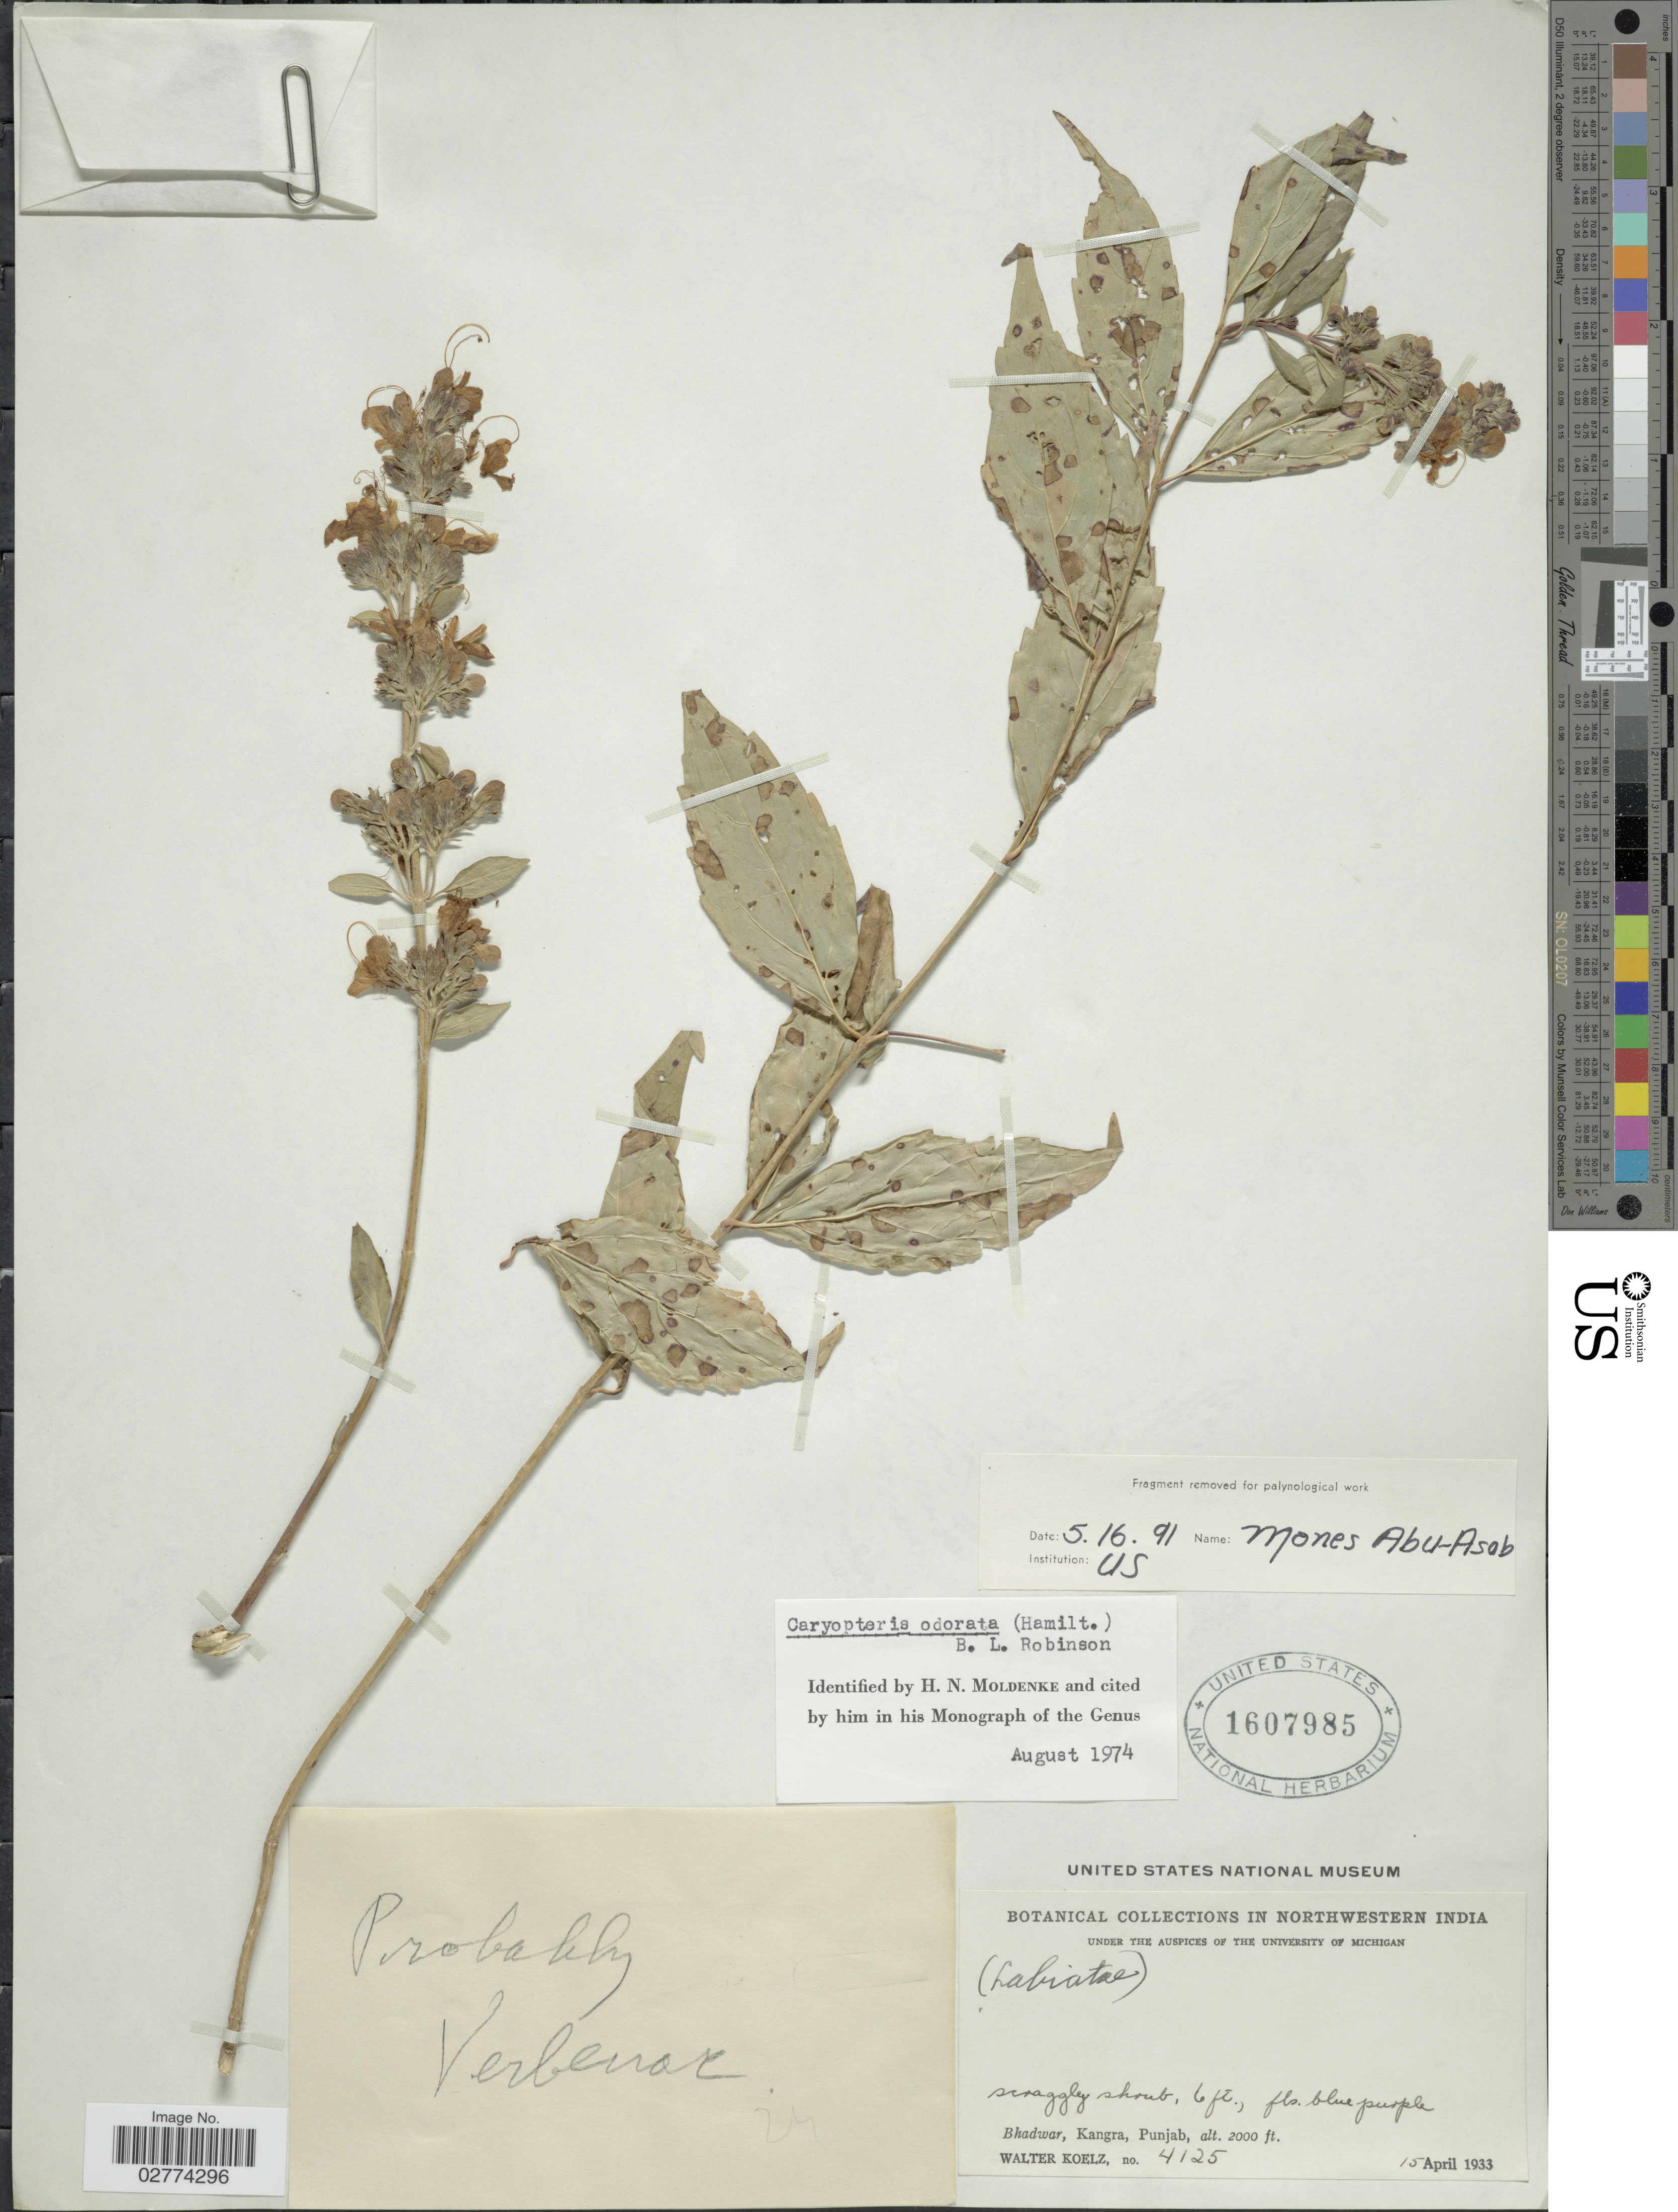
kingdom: Plantae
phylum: Tracheophyta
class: Magnoliopsida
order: Lamiales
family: Lamiaceae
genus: Caryopteris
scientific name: Caryopteris odorata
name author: (D. Don) B.L. Rob.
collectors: W. N. Koelz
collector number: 4125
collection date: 1933-04-15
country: India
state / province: Punjab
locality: In Northwestern India. Bhadwar, Kangra.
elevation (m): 610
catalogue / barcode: US 1607985